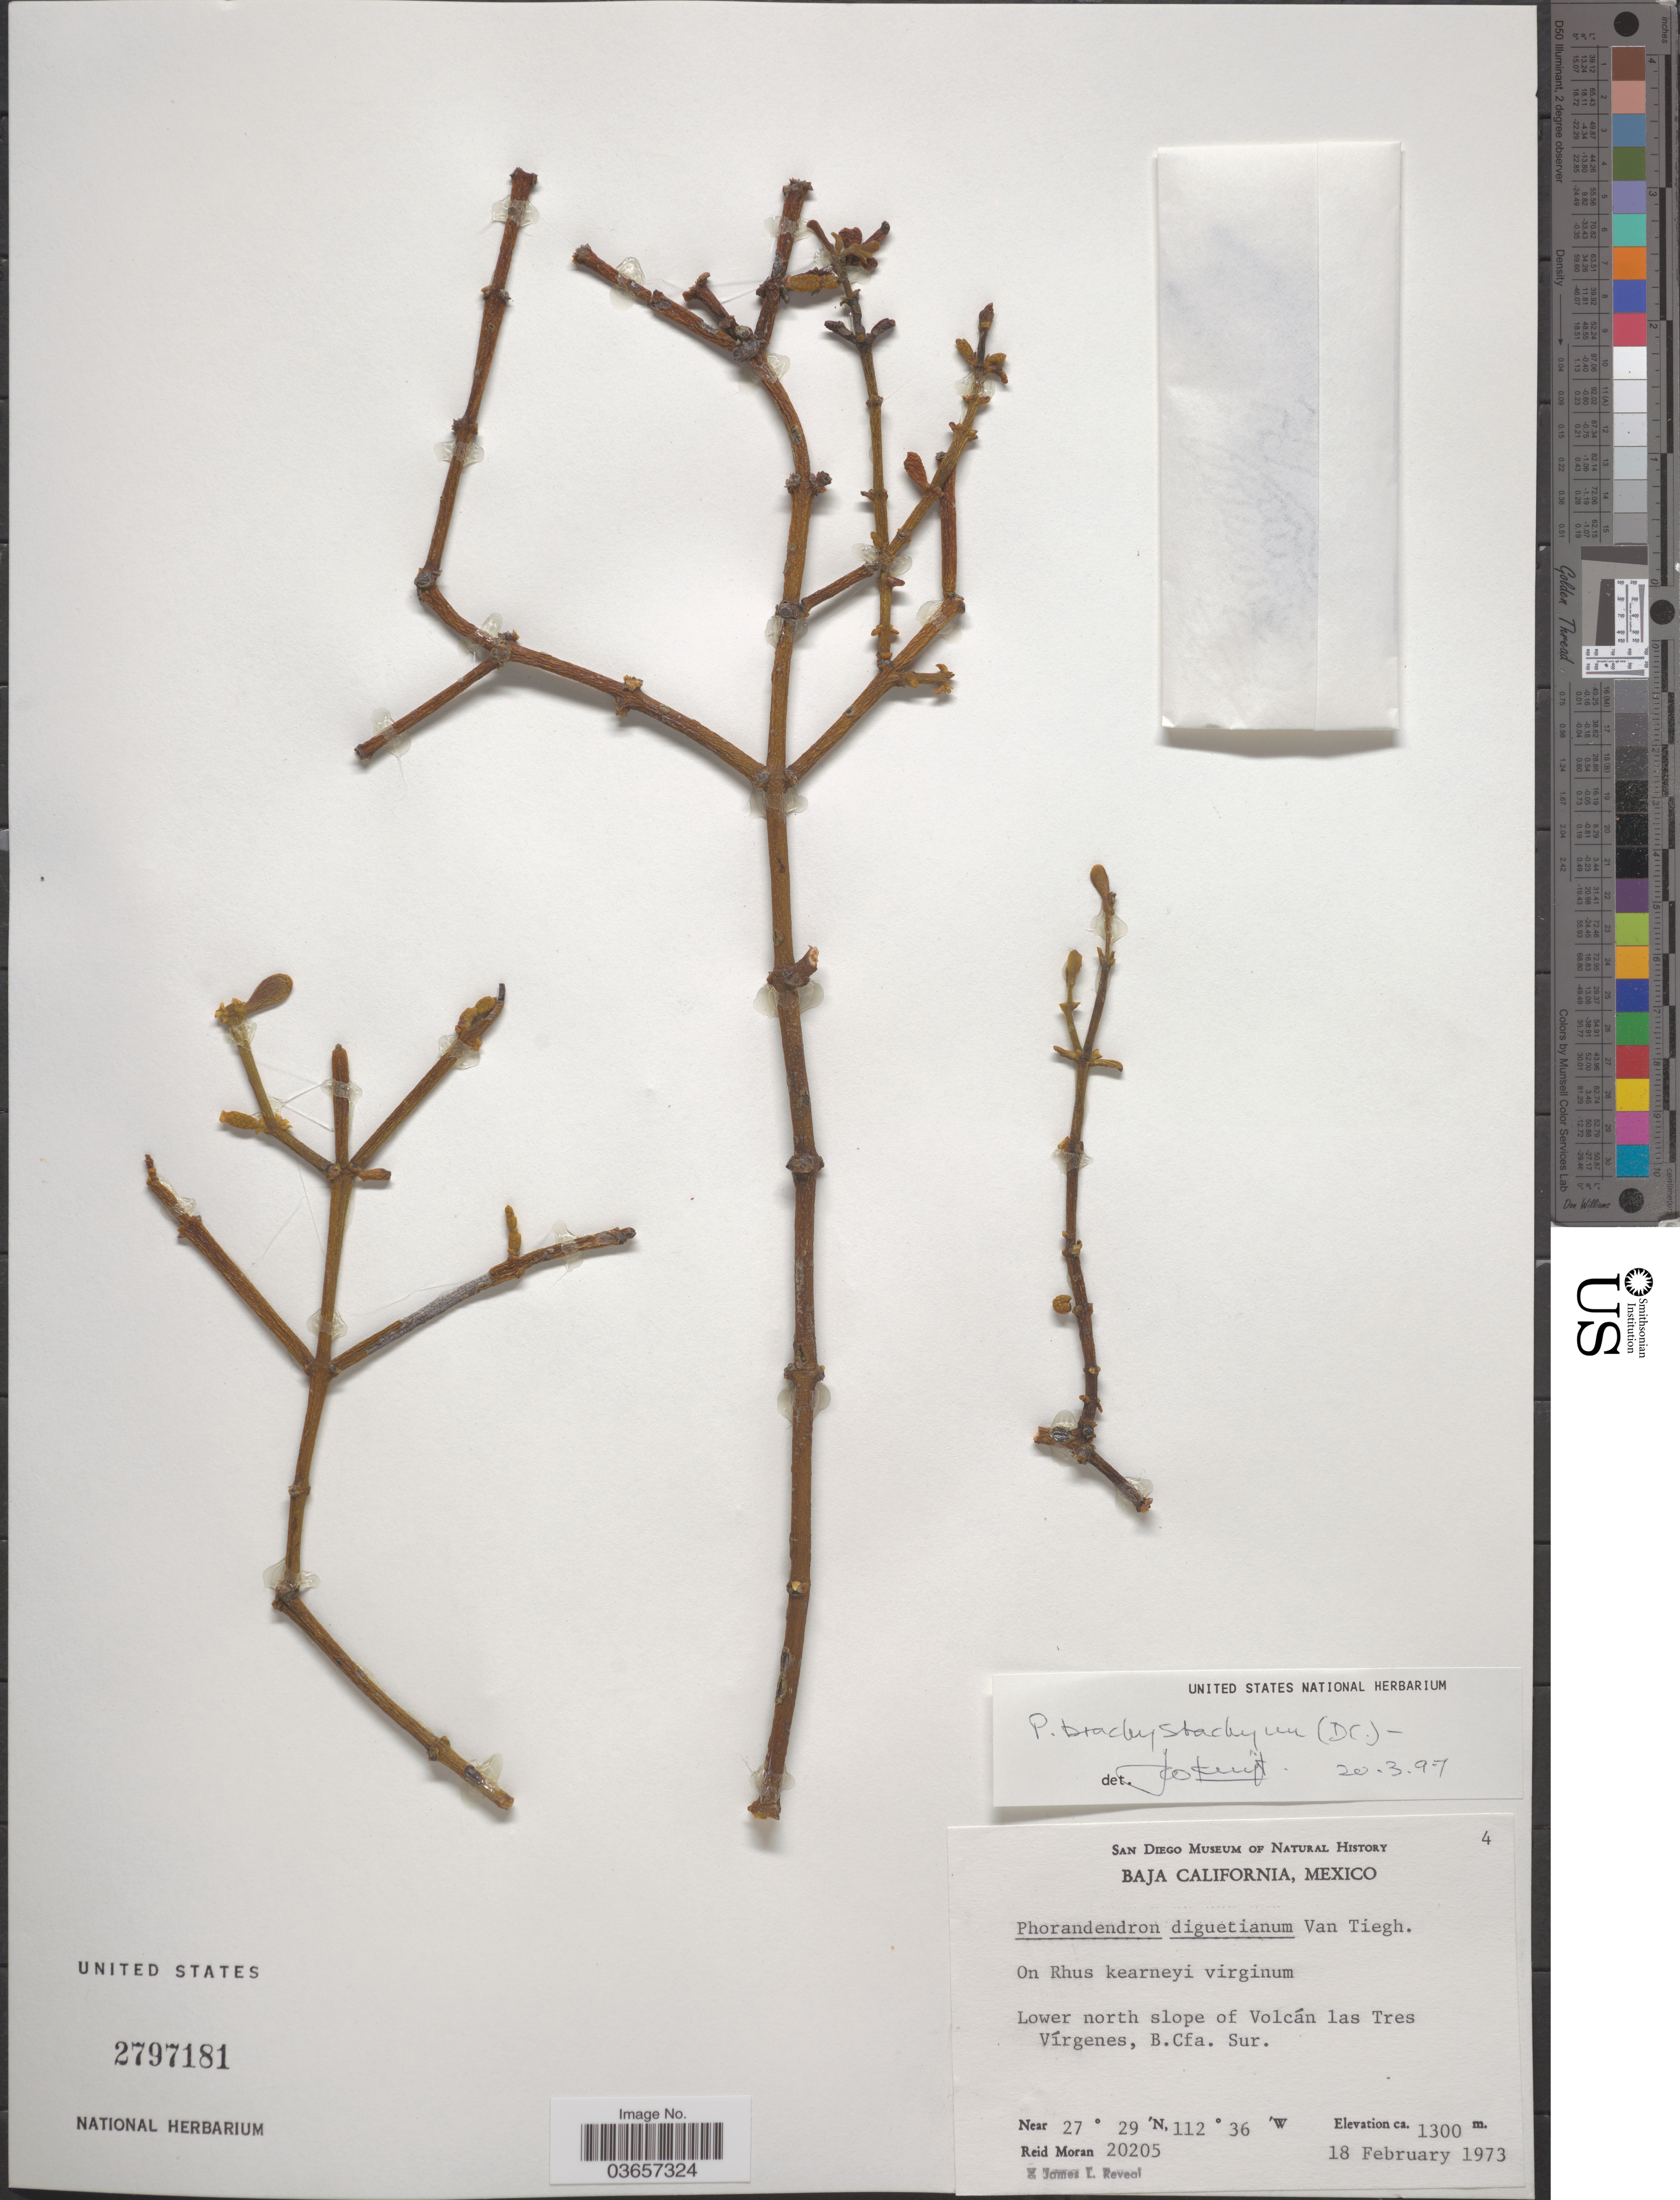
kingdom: Plantae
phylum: Tracheophyta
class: Magnoliopsida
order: Santalales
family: Viscaceae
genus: Phoradendron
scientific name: Phoradendron brachystachyum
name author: (DC.) Oliv.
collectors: R. Moran & J. L. Reveal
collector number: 20205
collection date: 1973-02-18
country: Mexico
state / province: Baja California Sur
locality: Lower north slope of Volcán las Tres Vírgenes, C. Cfa. Sur.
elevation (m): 1300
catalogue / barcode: US 2797181